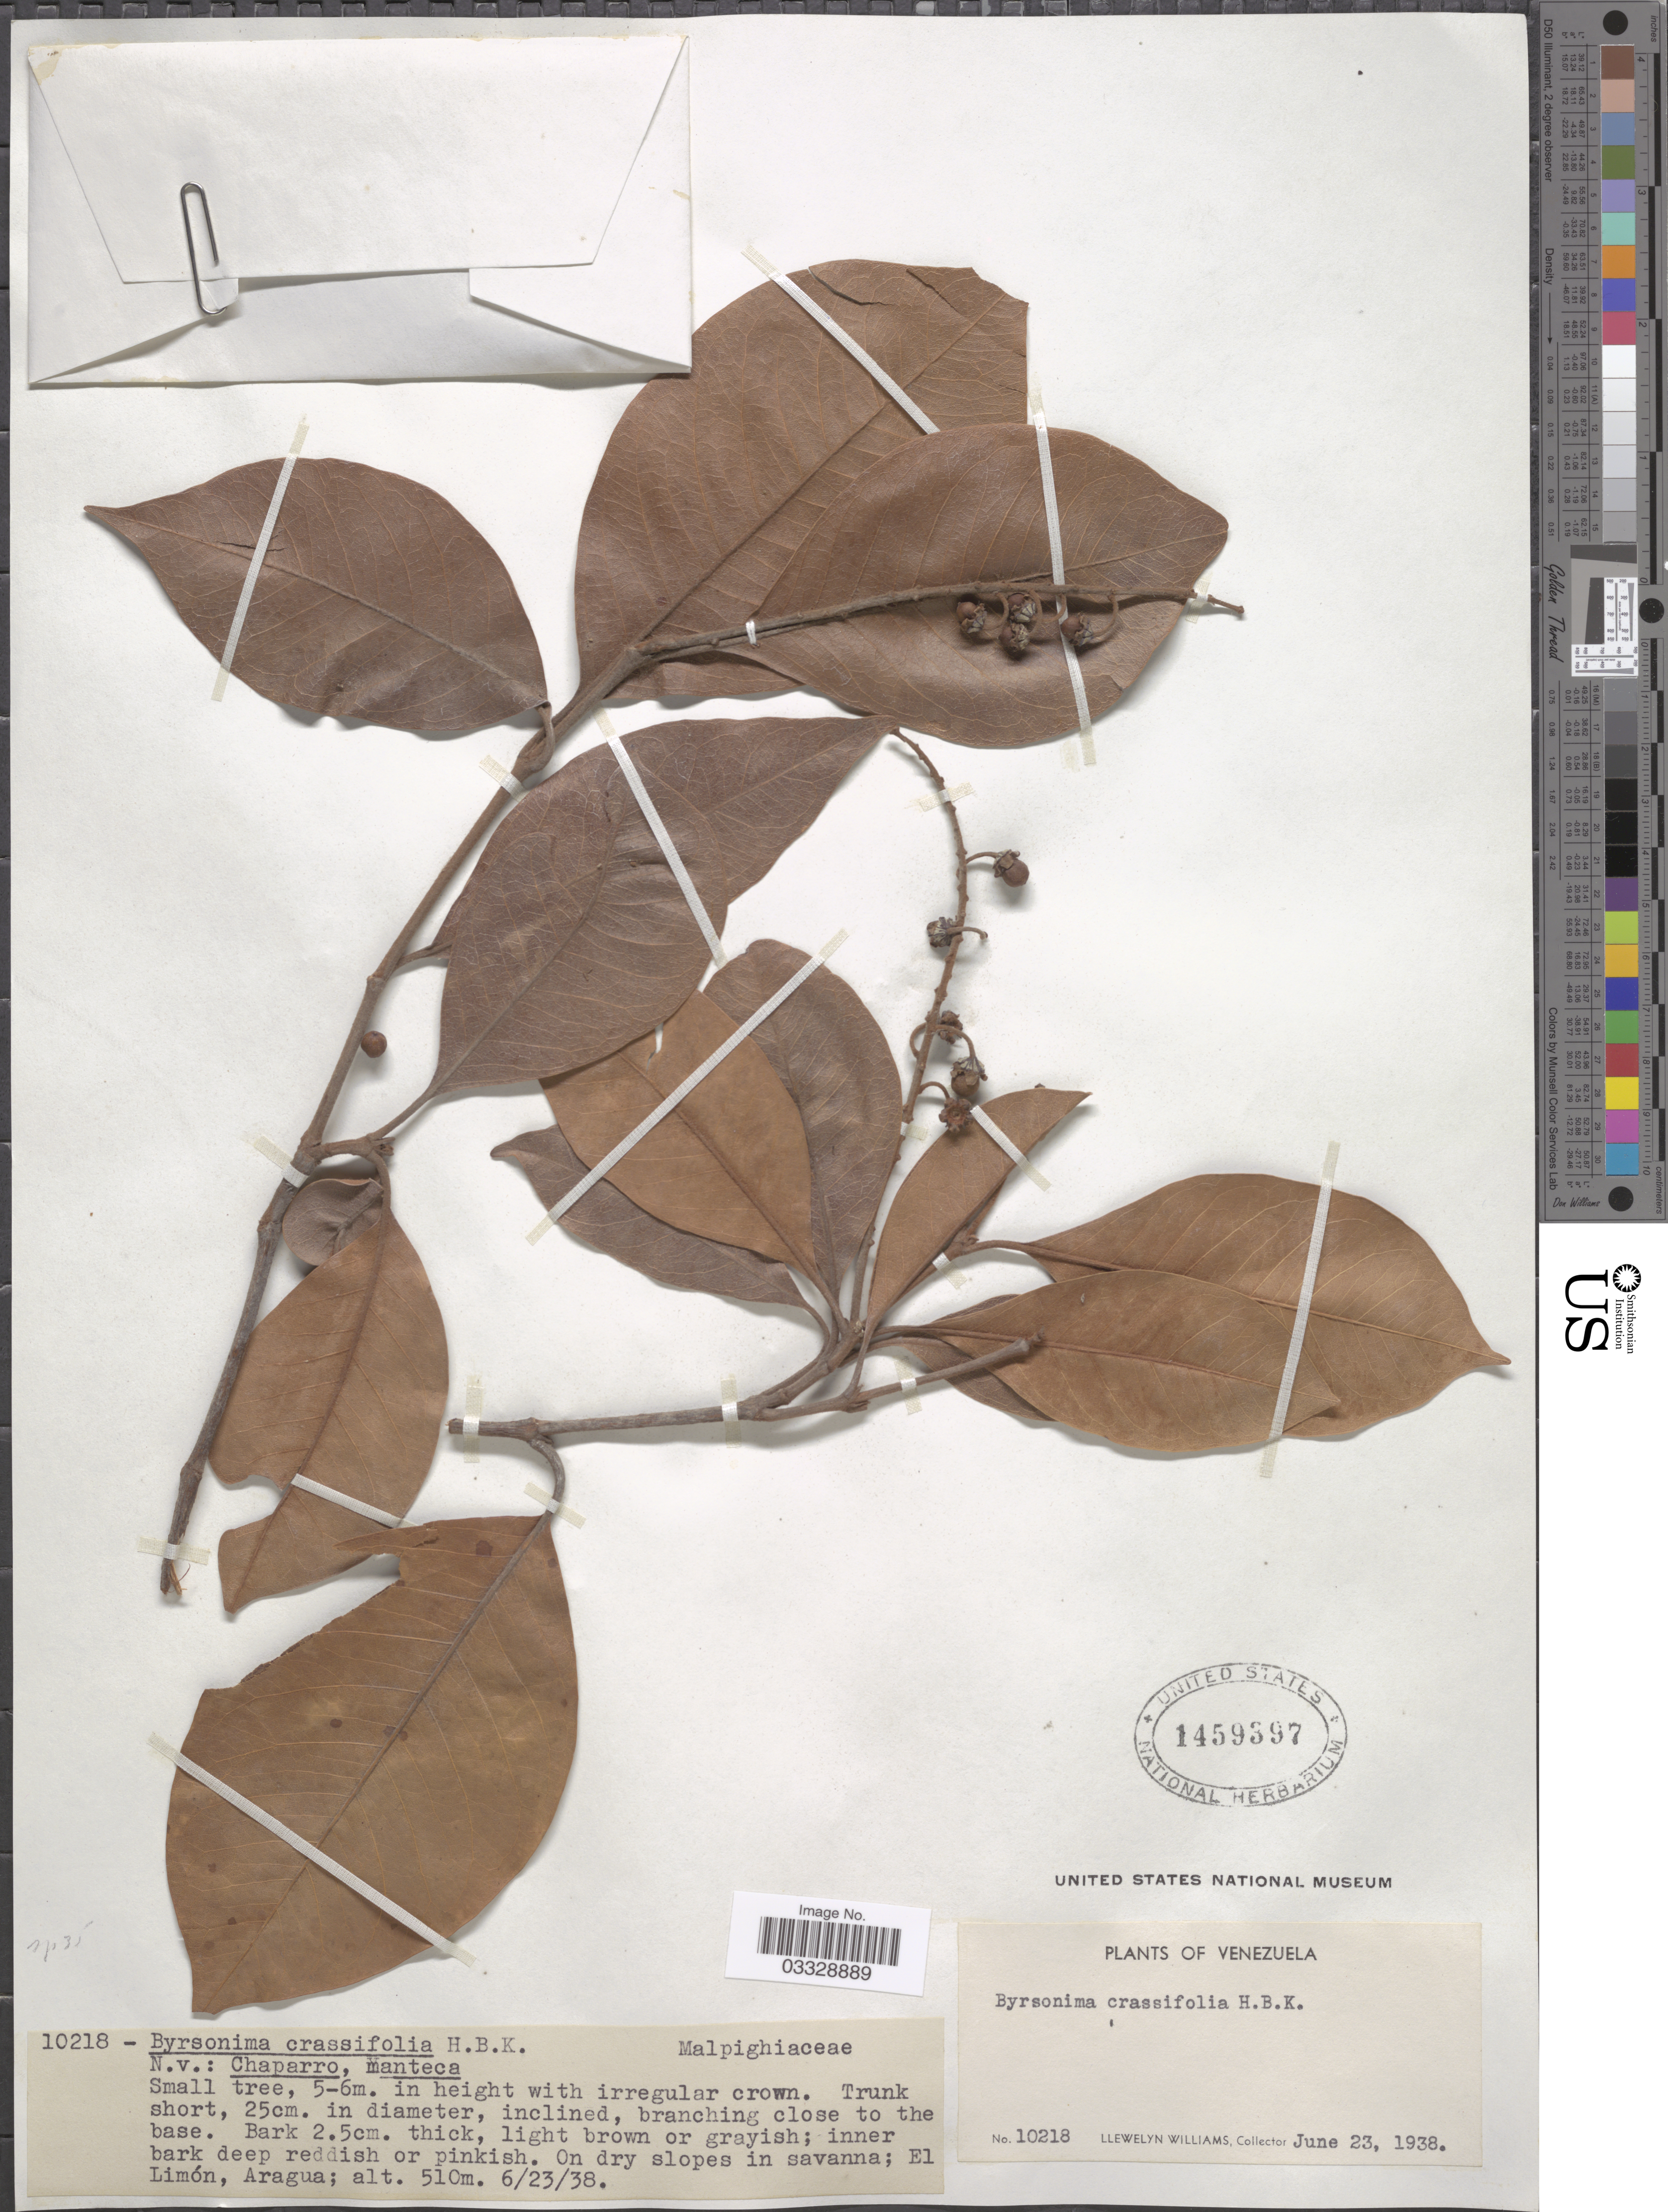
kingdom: Plantae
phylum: Tracheophyta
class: Magnoliopsida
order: Malpighiales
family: Malpighiaceae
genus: Byrsonima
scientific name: Byrsonima crassifolia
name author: (L.) Kunth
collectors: Ll. Williams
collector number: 10218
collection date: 1938-06-23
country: Venezuela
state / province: Aragua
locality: El Limón.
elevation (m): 510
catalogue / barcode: US 1459397